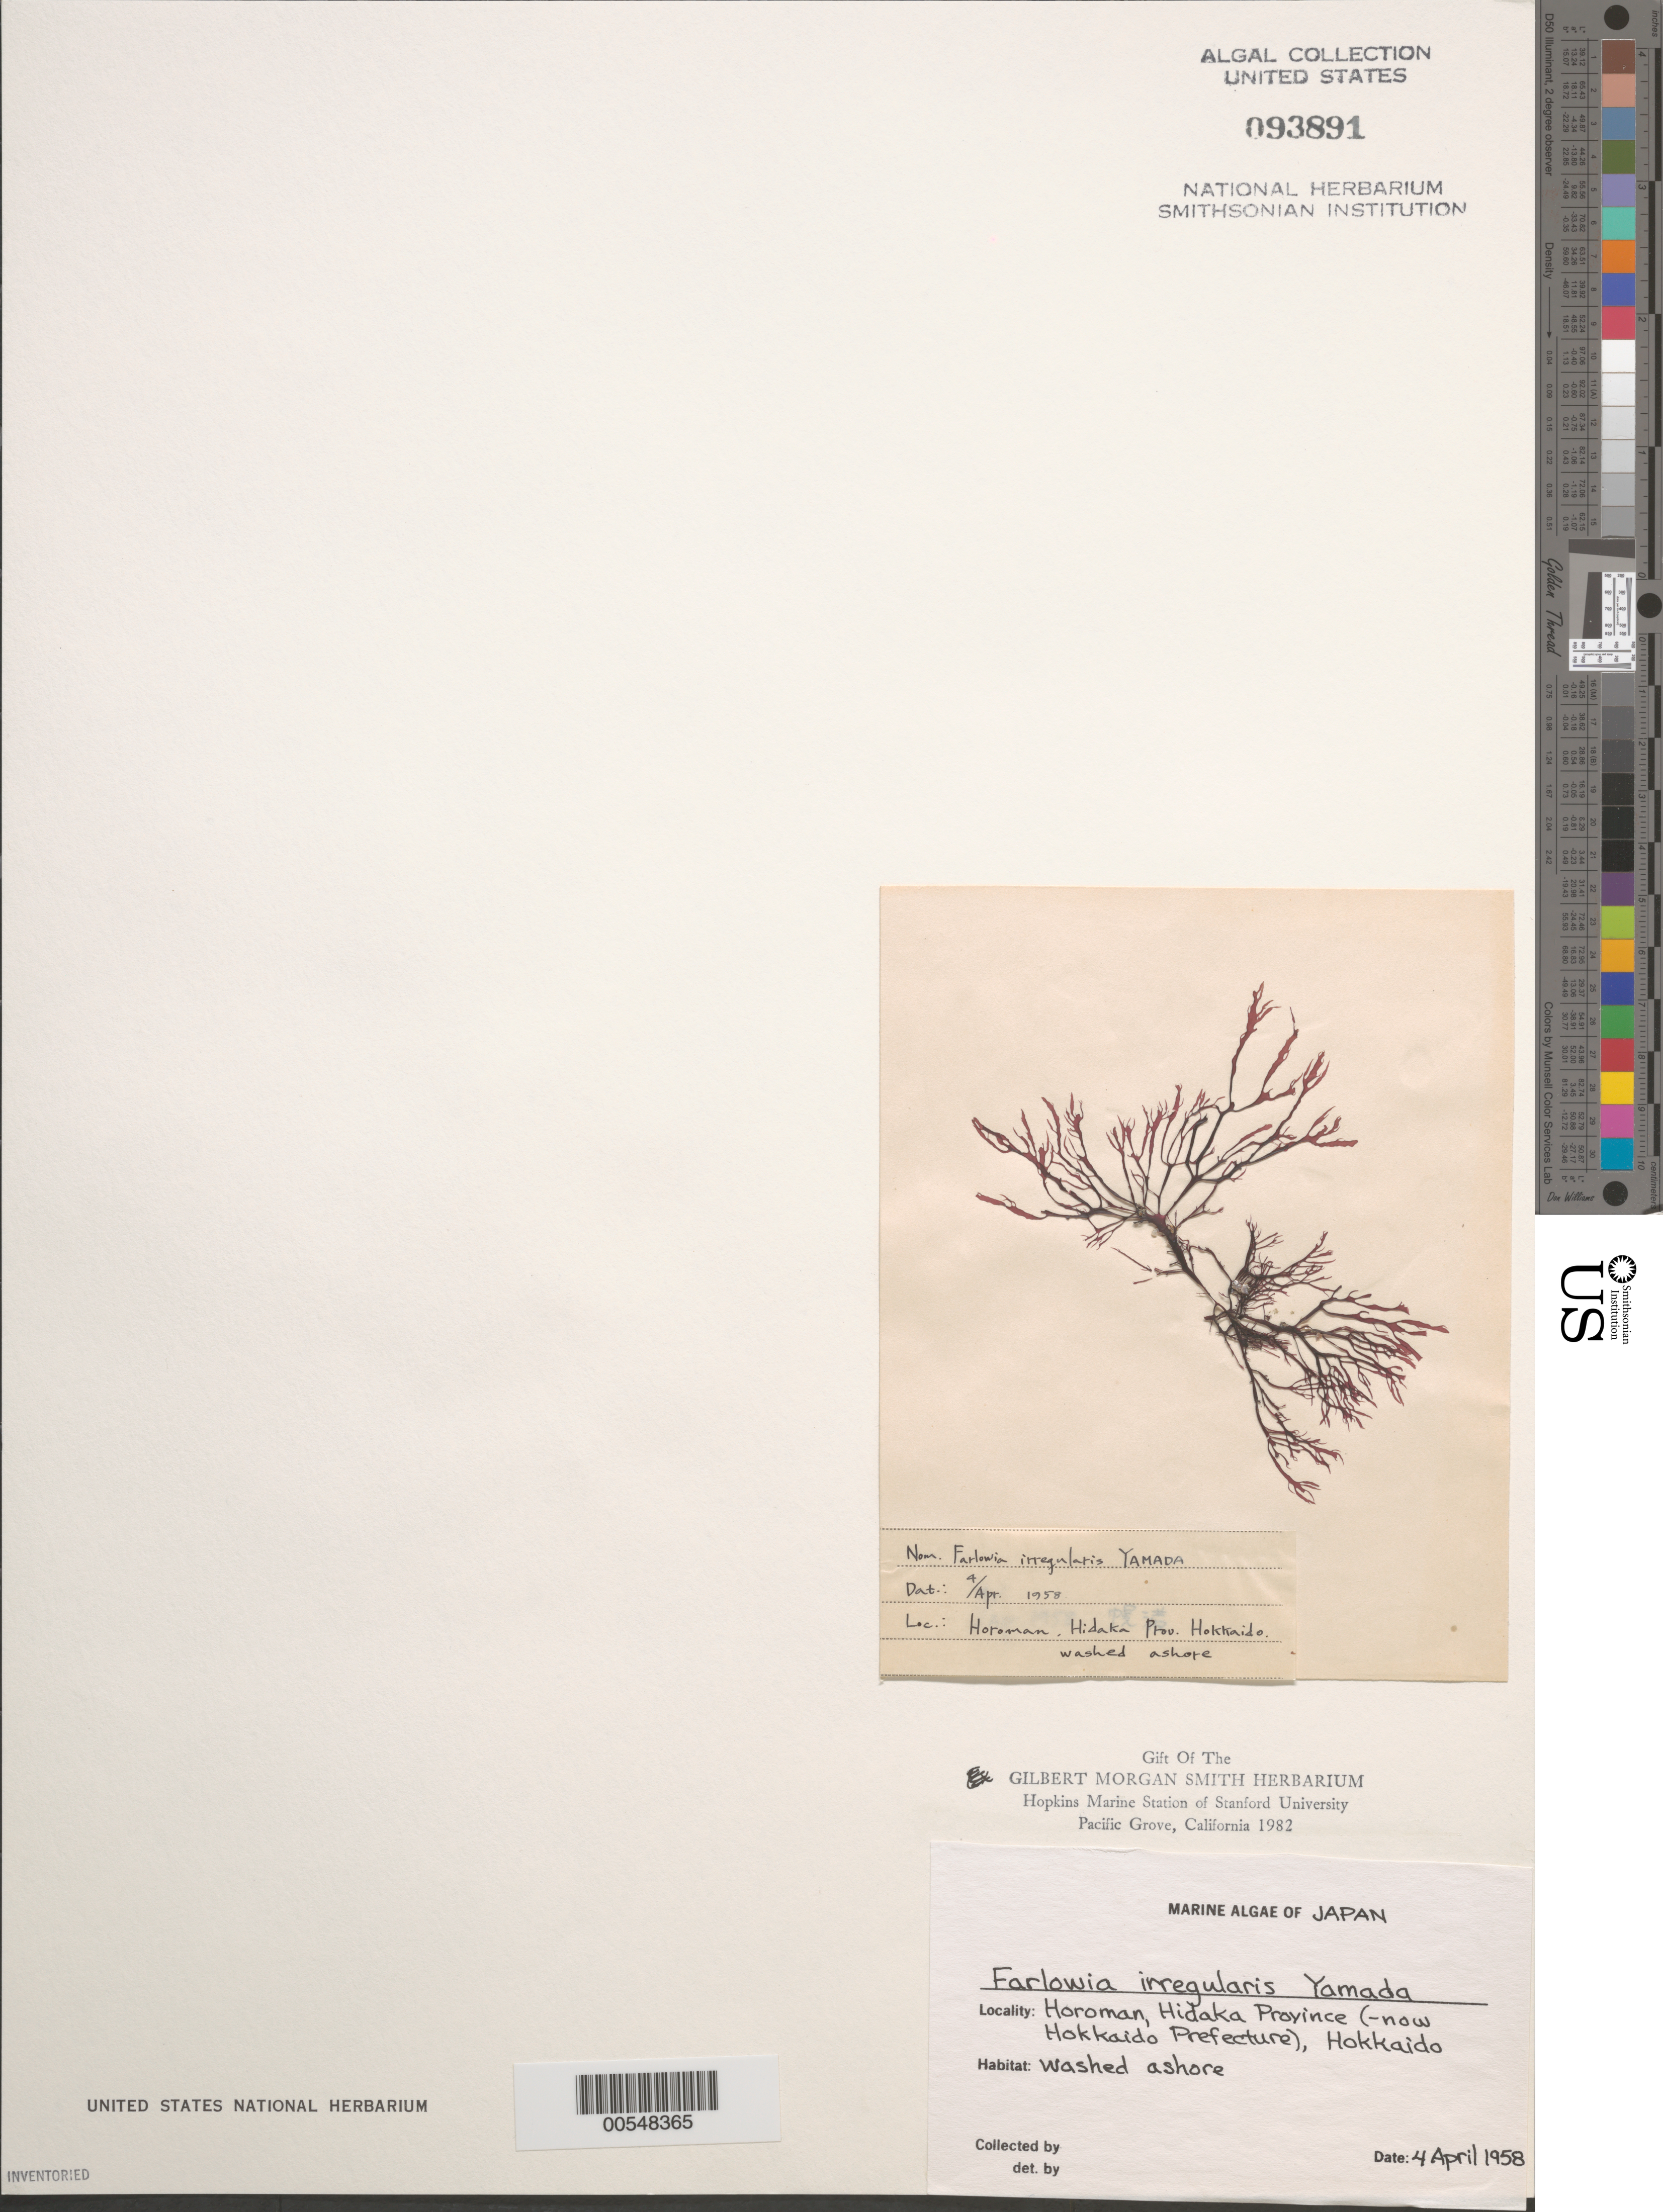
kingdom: Plantae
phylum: Rhodophyta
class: Florideophyceae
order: Gigartinales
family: Dumontiaceae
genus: Masudaphycus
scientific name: Masudaphycus irregularis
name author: (Yamada) S.C. Lindstrom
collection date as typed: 04 Apr 1958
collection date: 1958-04-04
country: Japan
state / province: Hokkaido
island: Hokkaido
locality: Horoman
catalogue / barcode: US 93891